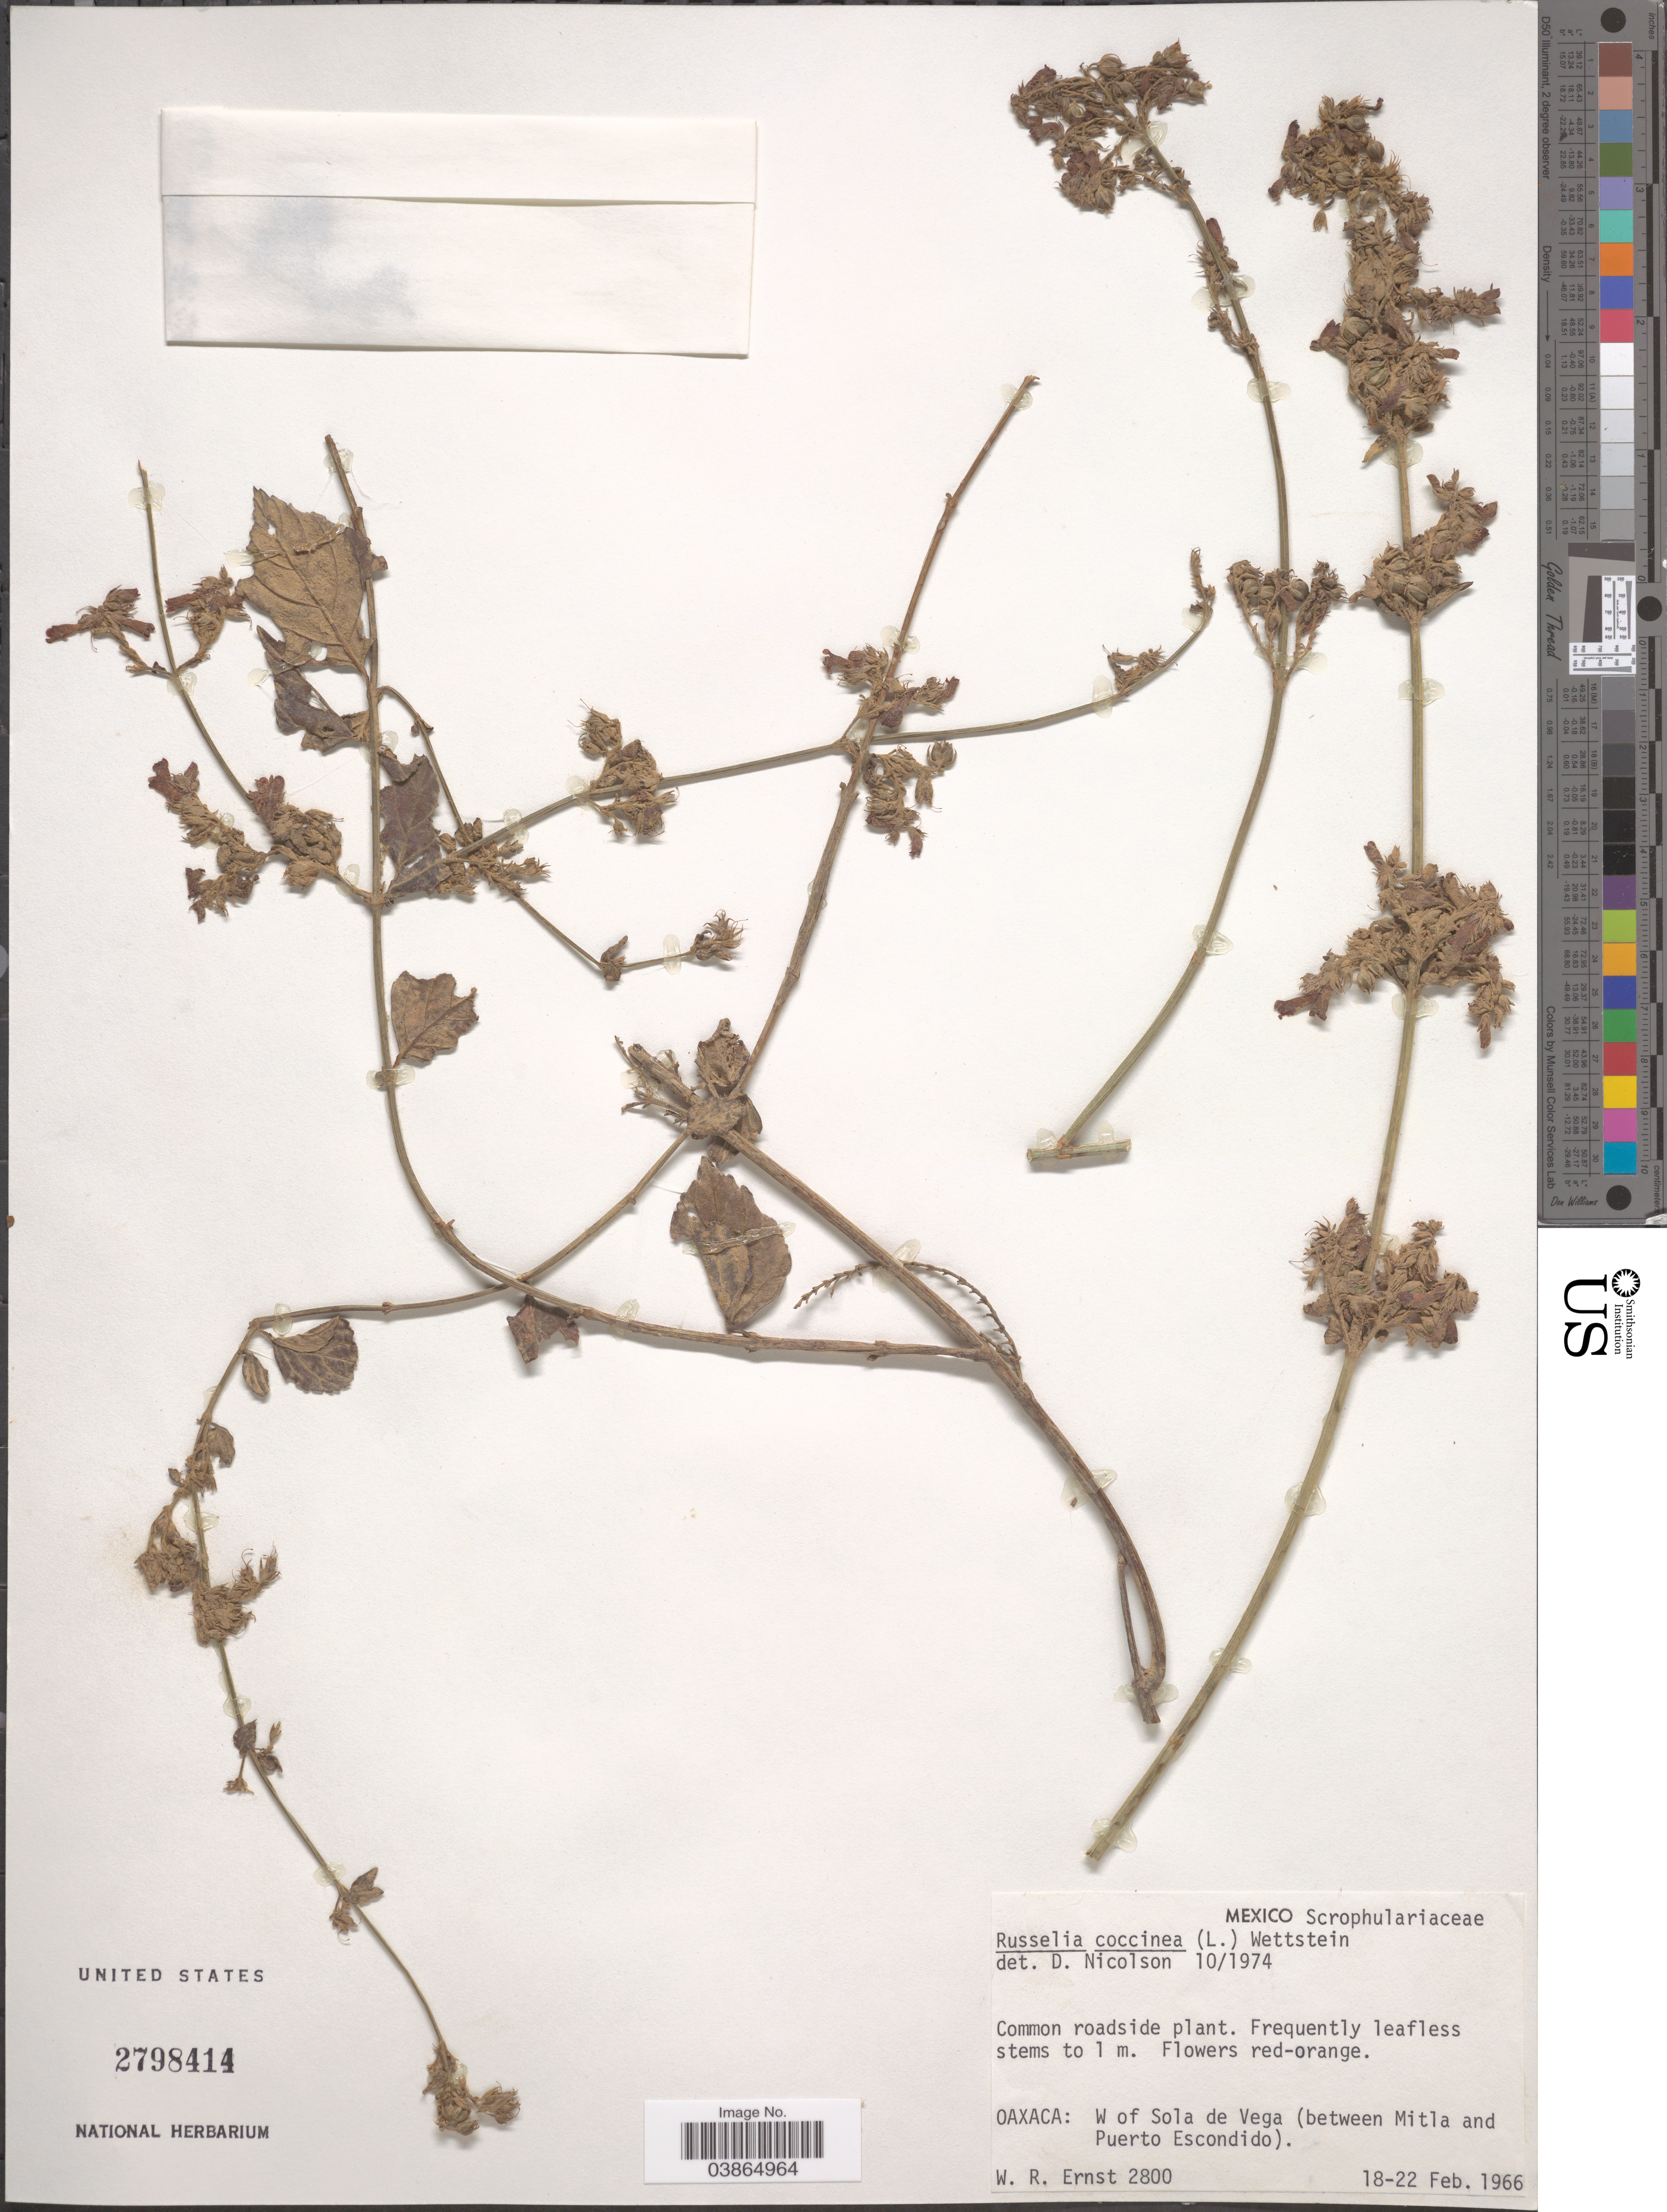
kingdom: Plantae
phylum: Tracheophyta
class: Magnoliopsida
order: Lamiales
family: Plantaginaceae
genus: Russelia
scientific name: Russelia coccinea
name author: (L.) Wettst.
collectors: W. R. Ernst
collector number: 2800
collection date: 1966-02-18/1966-02-22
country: Mexico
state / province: Oaxaca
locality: W of Sola de Vega (between Mitla and Puerto Escondido).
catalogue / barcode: US 2798414